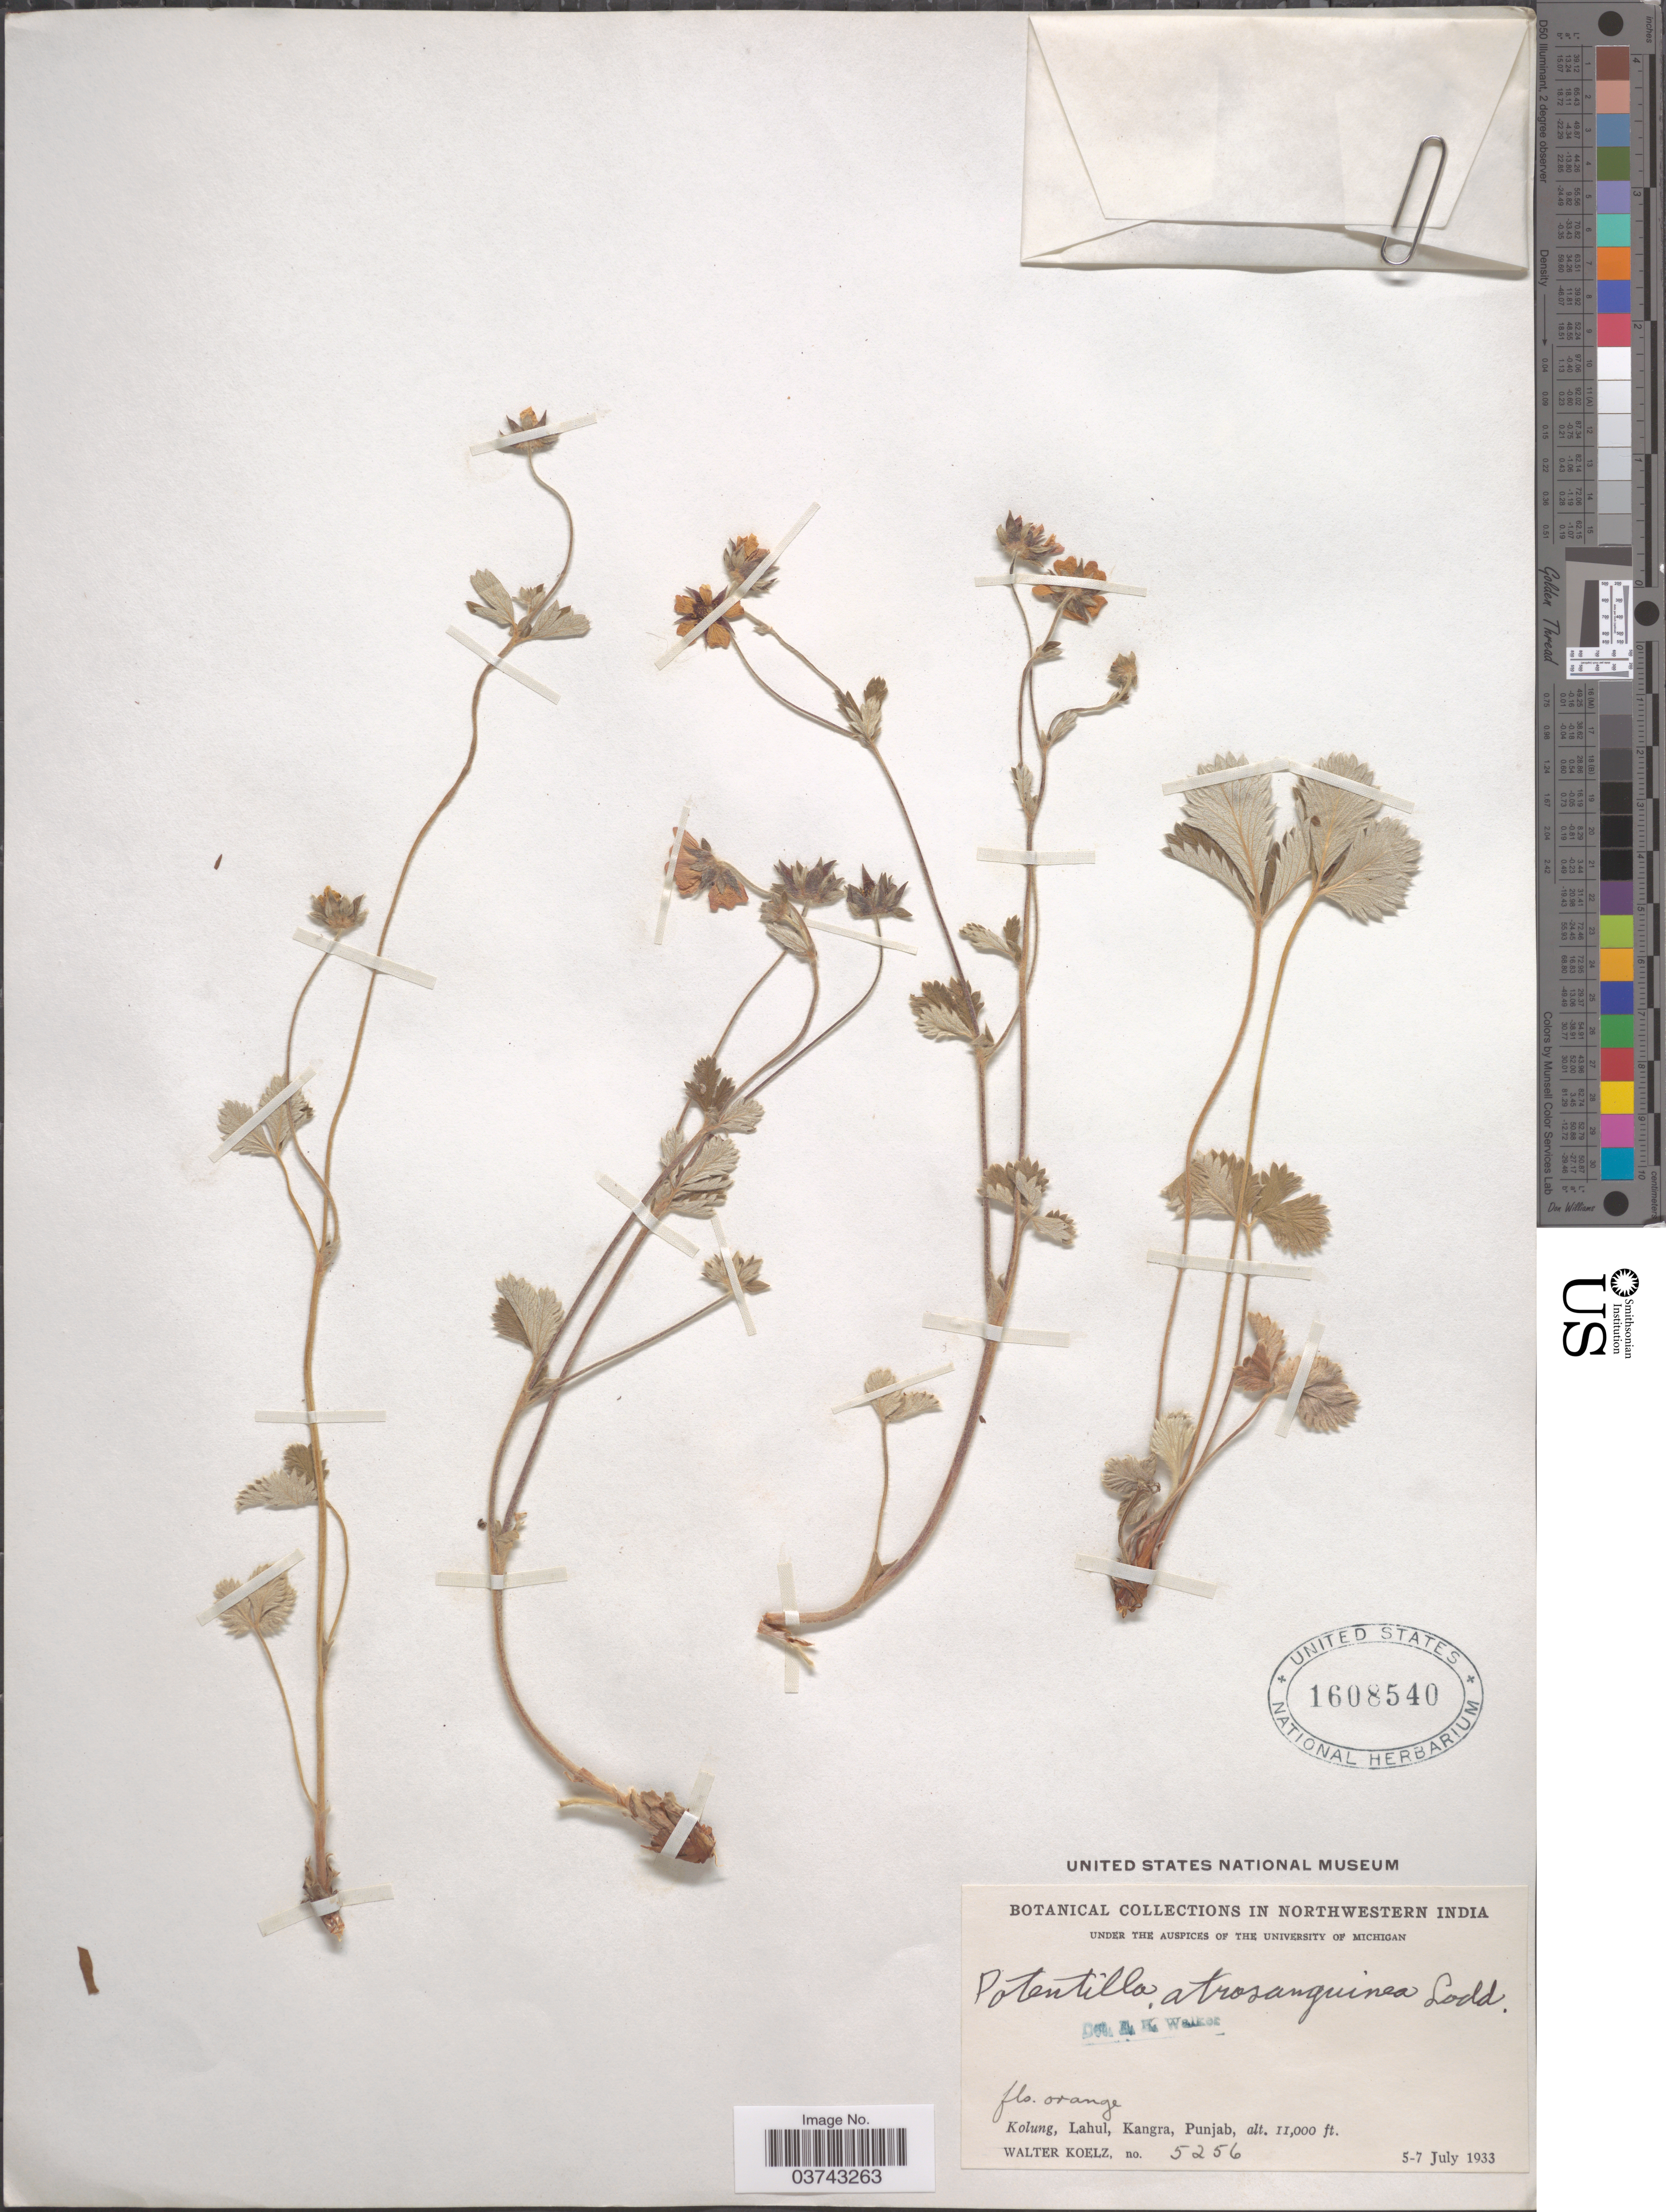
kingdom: Plantae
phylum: Tracheophyta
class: Magnoliopsida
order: Rosales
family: Rosaceae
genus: Potentilla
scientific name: Potentilla atrosanguinea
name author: G. Lodd. ex D. Don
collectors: W. N. Koelz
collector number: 5256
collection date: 1933-07-05/1933-07-07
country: India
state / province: Punjab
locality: Northwestern India. Kolung, Lahul, Kangra.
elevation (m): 3353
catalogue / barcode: US 1608540